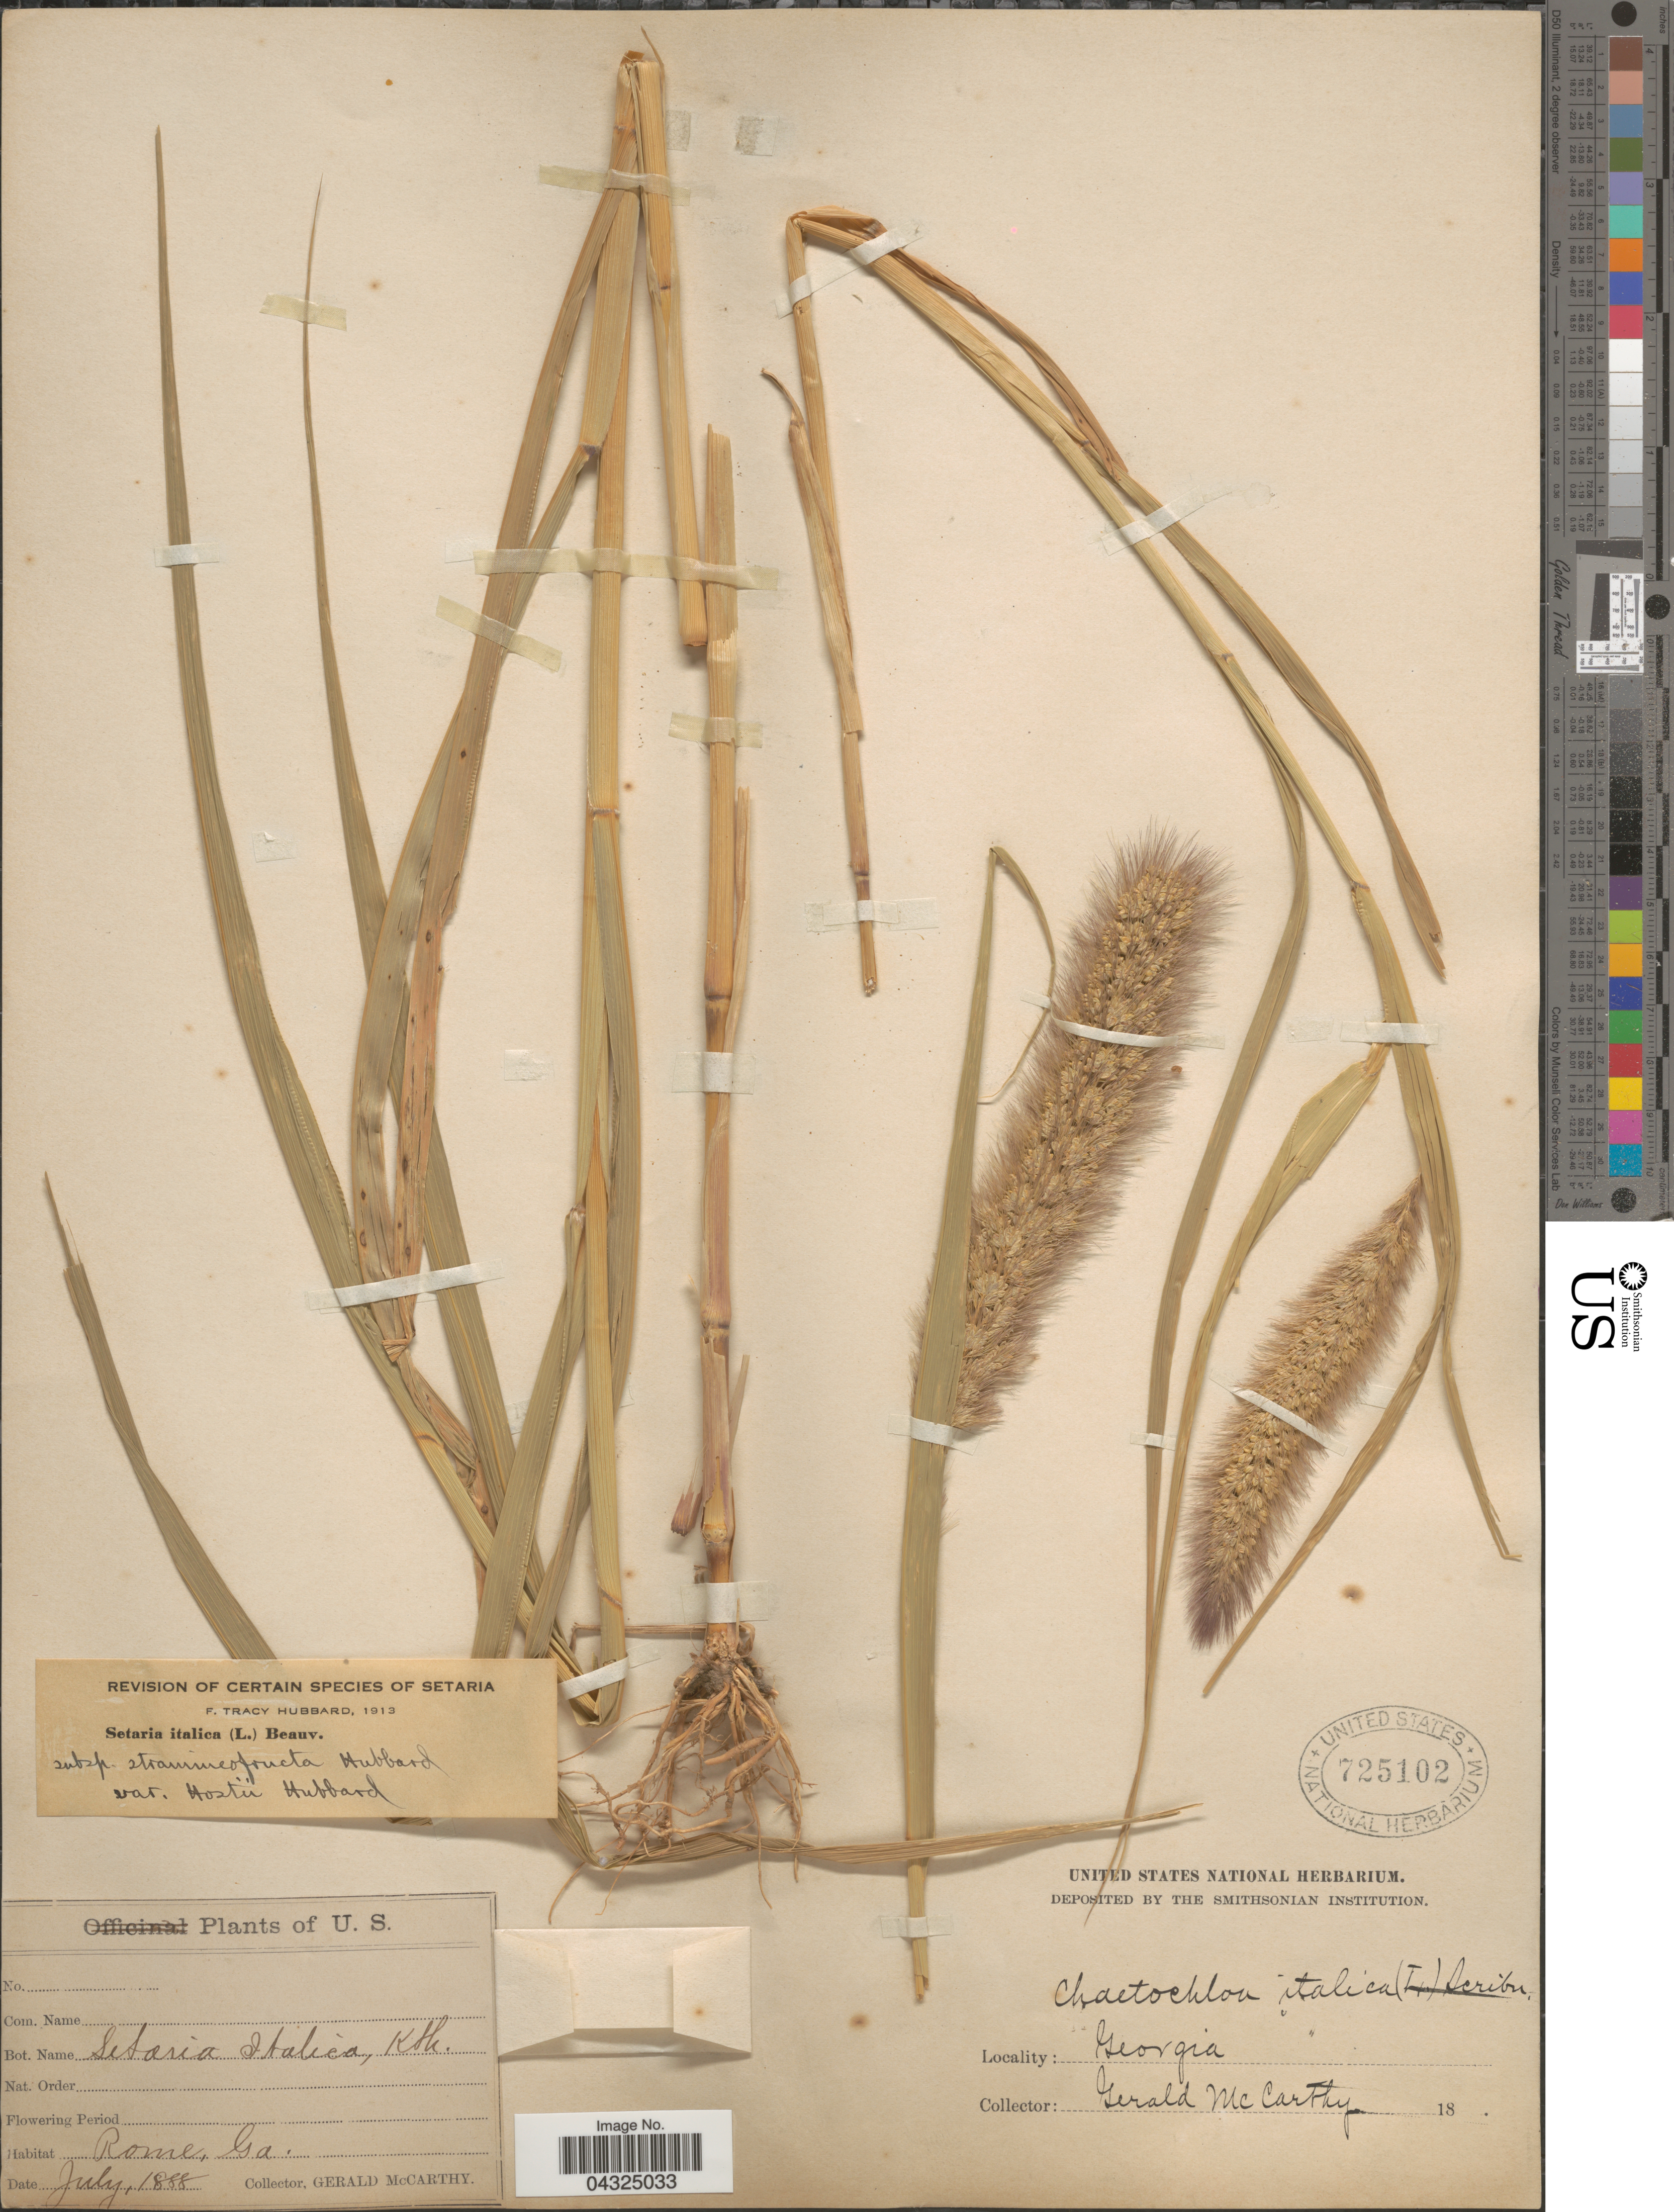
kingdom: Plantae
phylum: Tracheophyta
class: Liliopsida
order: Poales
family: Poaceae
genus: Setaria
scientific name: Setaria italica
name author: (L.) P. Beauv.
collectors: G. McCarthy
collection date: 1888-07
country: United States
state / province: Georgia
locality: Rome.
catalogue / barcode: US 725102